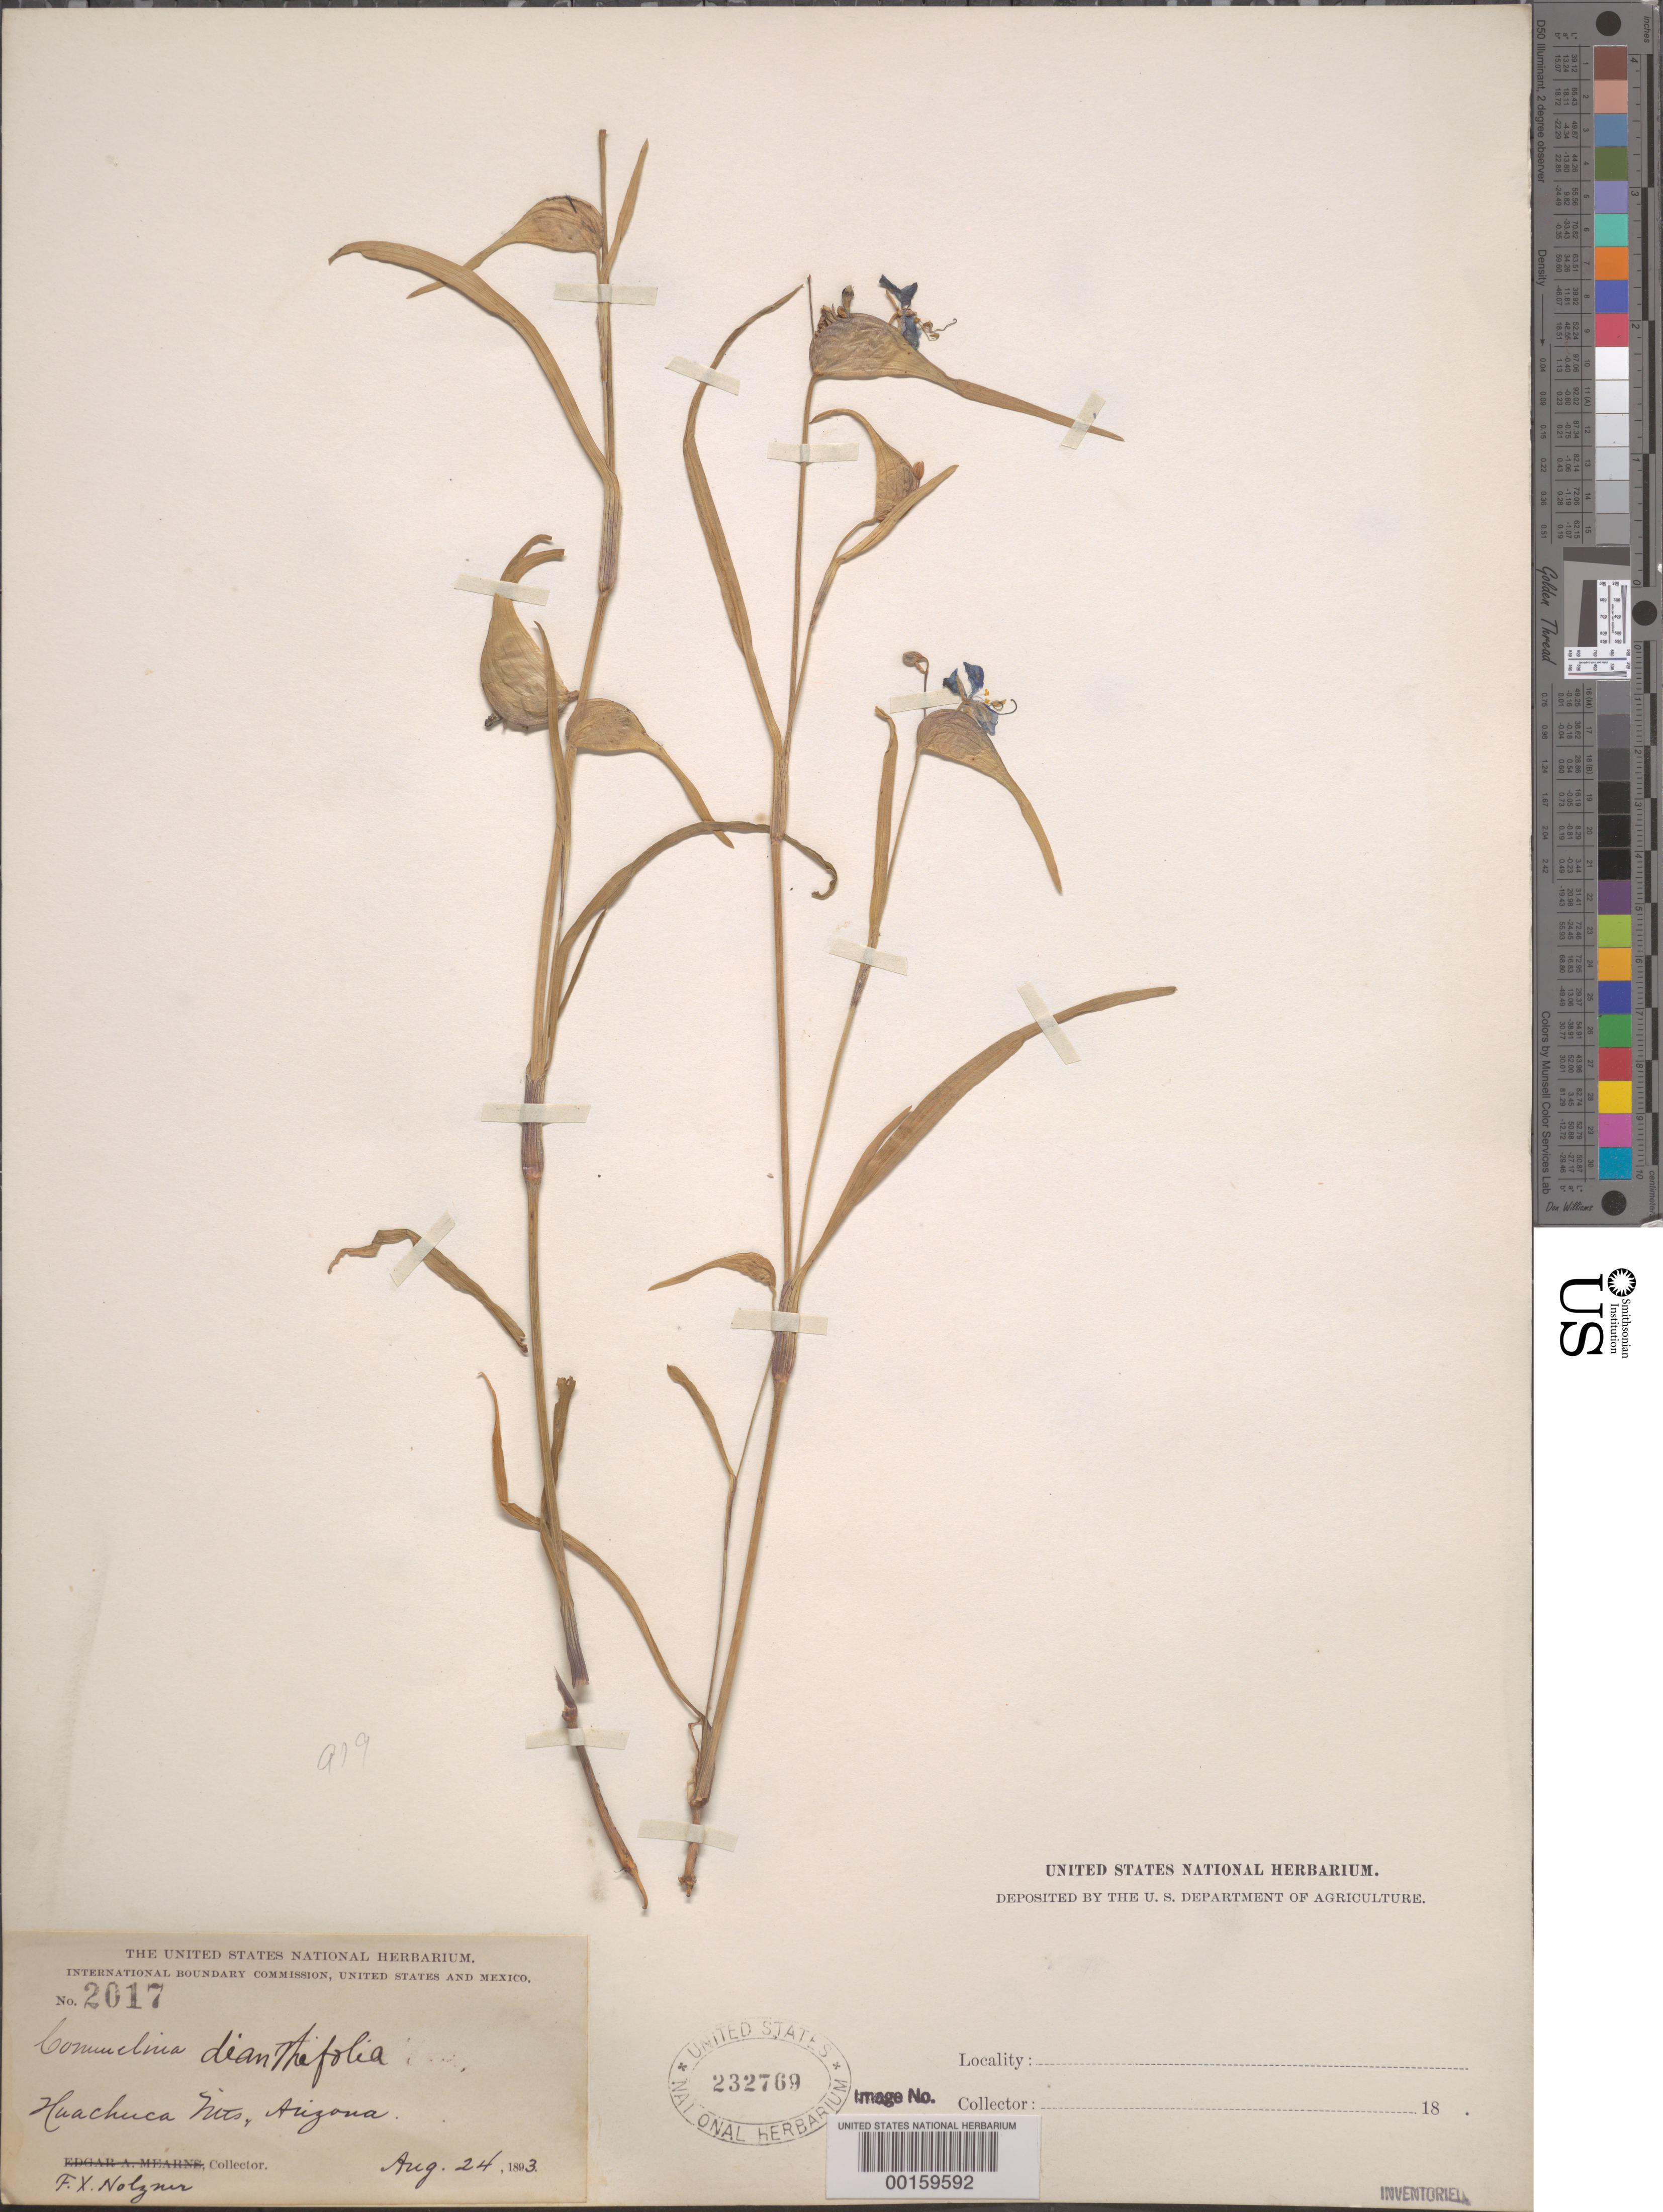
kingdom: Plantae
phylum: Tracheophyta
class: Liliopsida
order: Commelinales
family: Commelinaceae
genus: Commelina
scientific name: Commelina dianthifolia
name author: Redouté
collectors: F. Nolzner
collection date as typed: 24 Aug 1893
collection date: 1893-08-24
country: United States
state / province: Arizona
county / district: Cochise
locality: Huachuca mts.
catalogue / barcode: US 232769